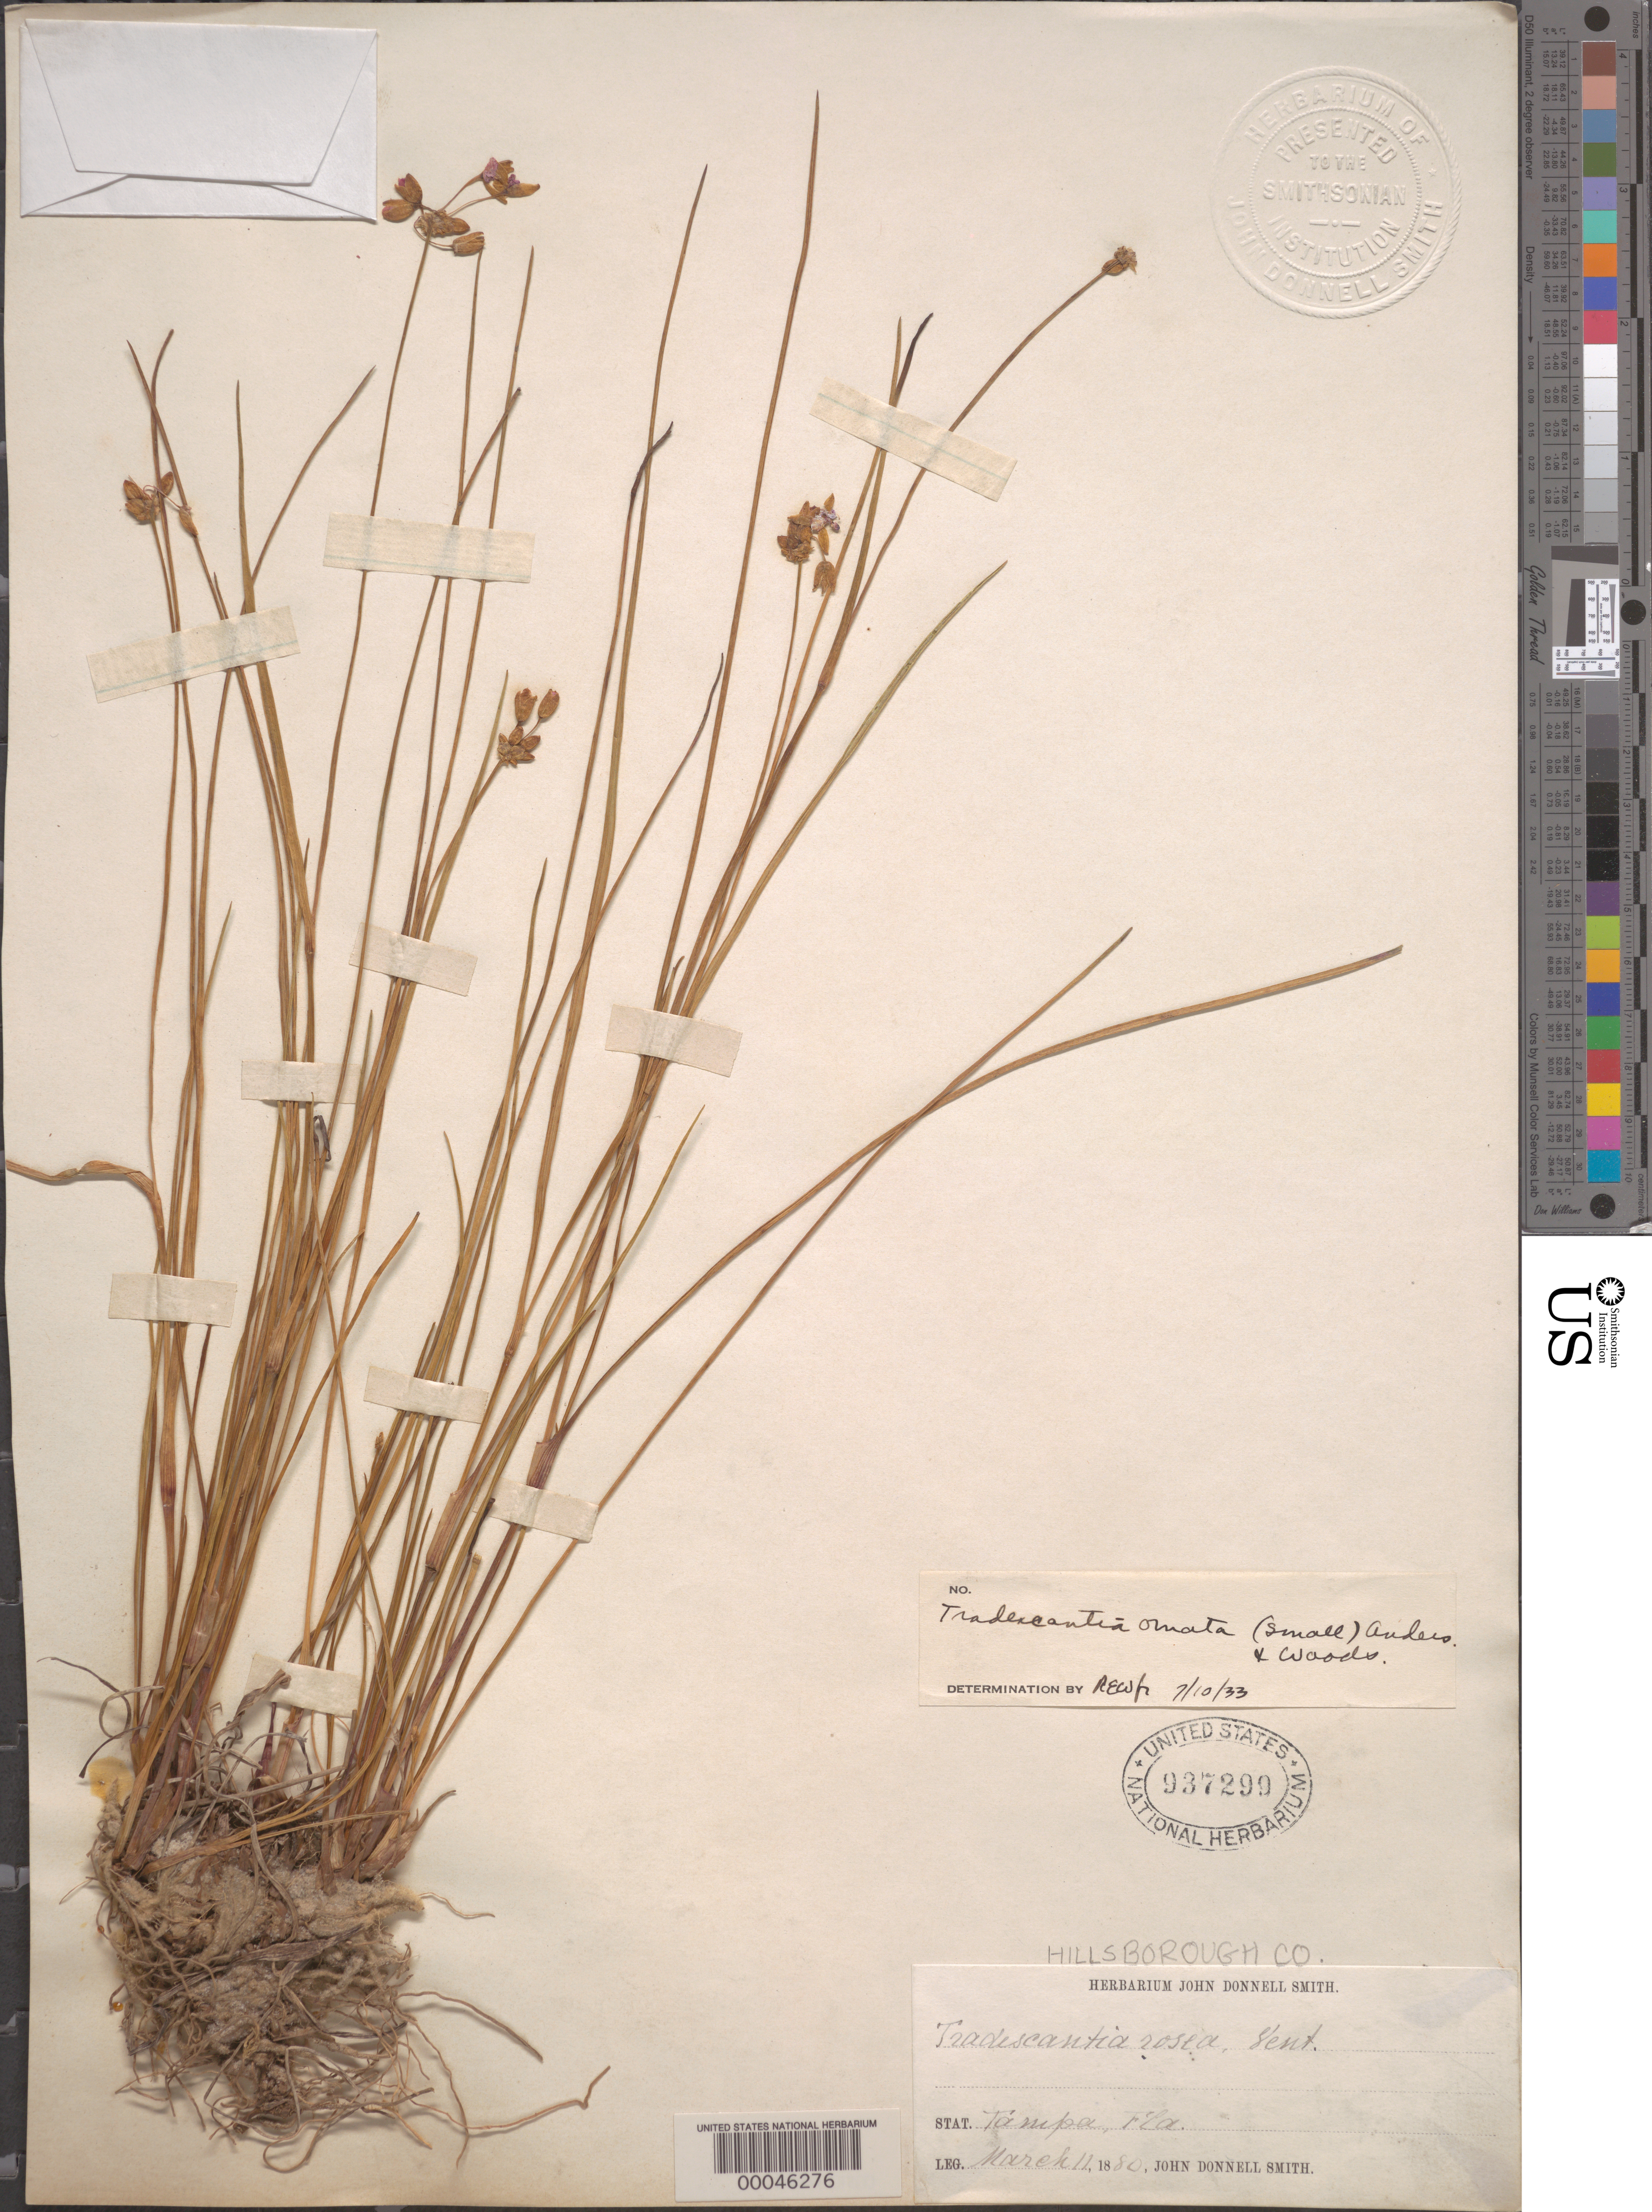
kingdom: Plantae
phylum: Tracheophyta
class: Liliopsida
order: Commelinales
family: Commelinaceae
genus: Cuthbertia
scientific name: Cuthbertia ornata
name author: Small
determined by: Strong, Mark T., (BOT), Smithsonian Institution - National Museum of Natural History (UNITED STATES)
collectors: J. Donnell Smith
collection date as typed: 11 Mar 1880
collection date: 1880-03-11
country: United States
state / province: Florida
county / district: Hillsborough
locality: Tampa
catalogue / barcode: US 937299